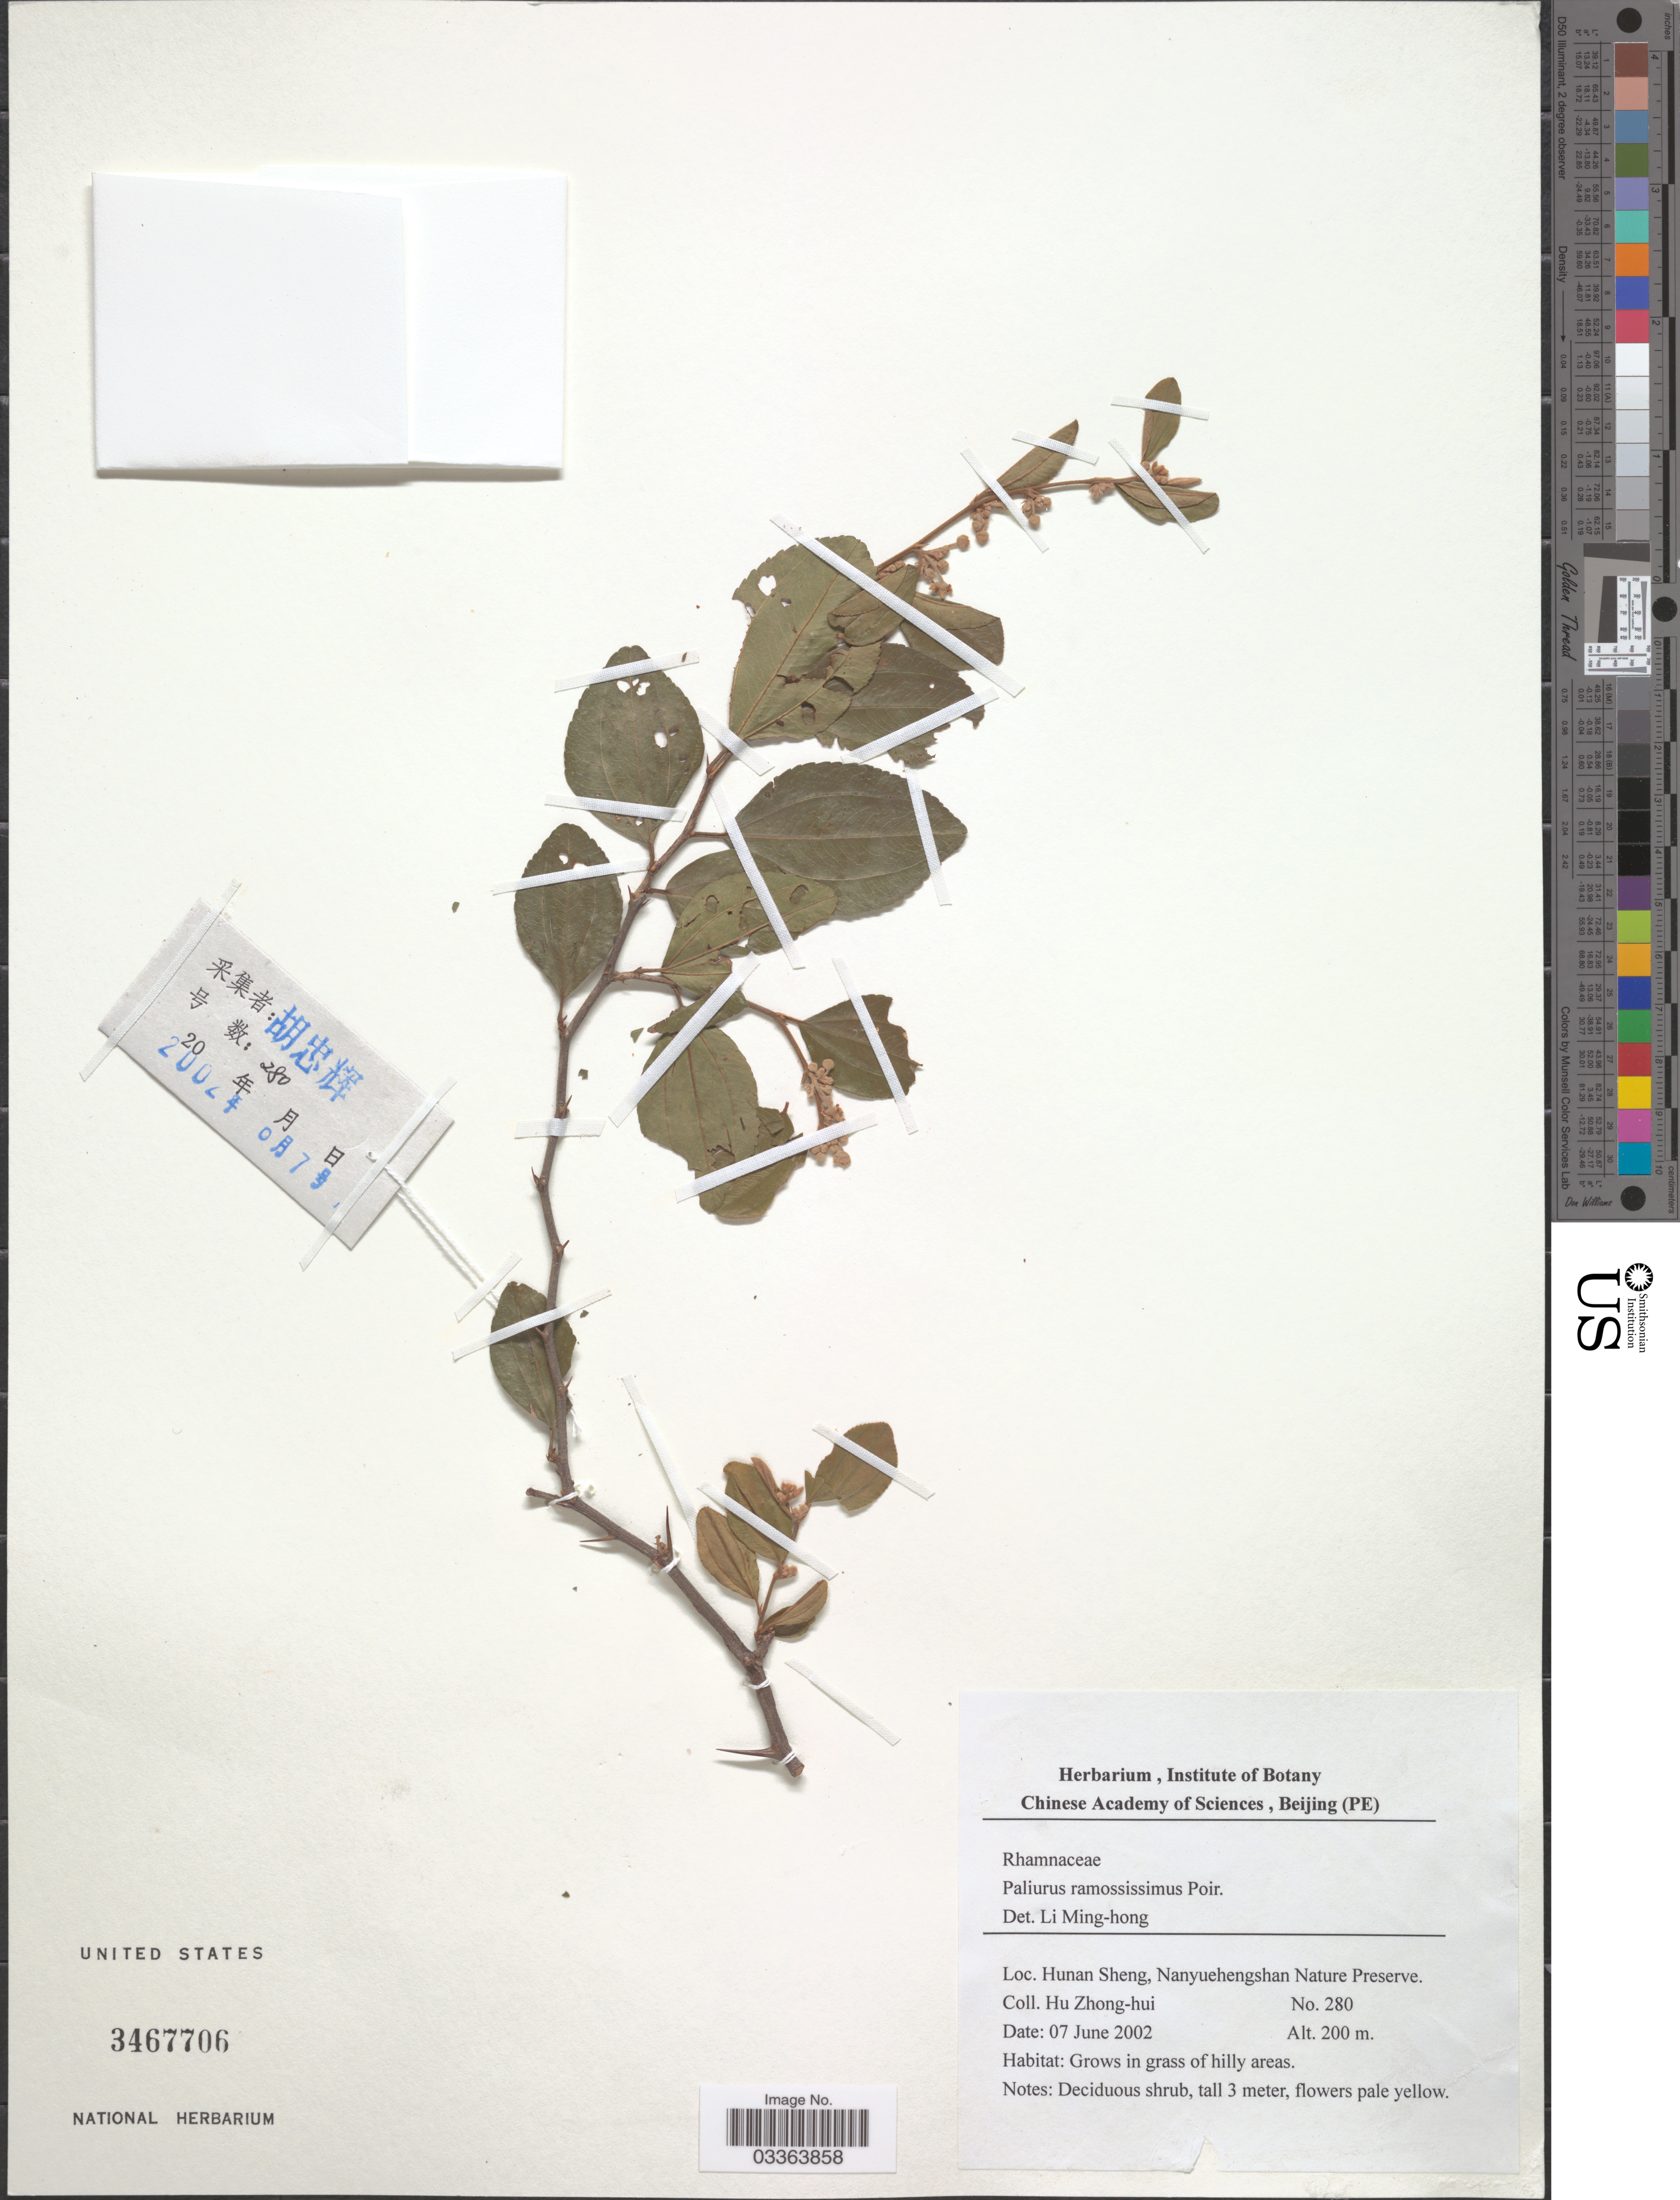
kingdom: Plantae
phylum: Tracheophyta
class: Magnoliopsida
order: Rosales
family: Rhamnaceae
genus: Paliurus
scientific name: Paliurus ramosissimus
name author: (Lour.) Poir.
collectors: Z. H. Hu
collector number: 280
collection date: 2002-06-07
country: China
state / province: Hunan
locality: Hunan Sheng, Nanyuehengshan Nature Preserve.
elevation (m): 200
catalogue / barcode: US 3467706